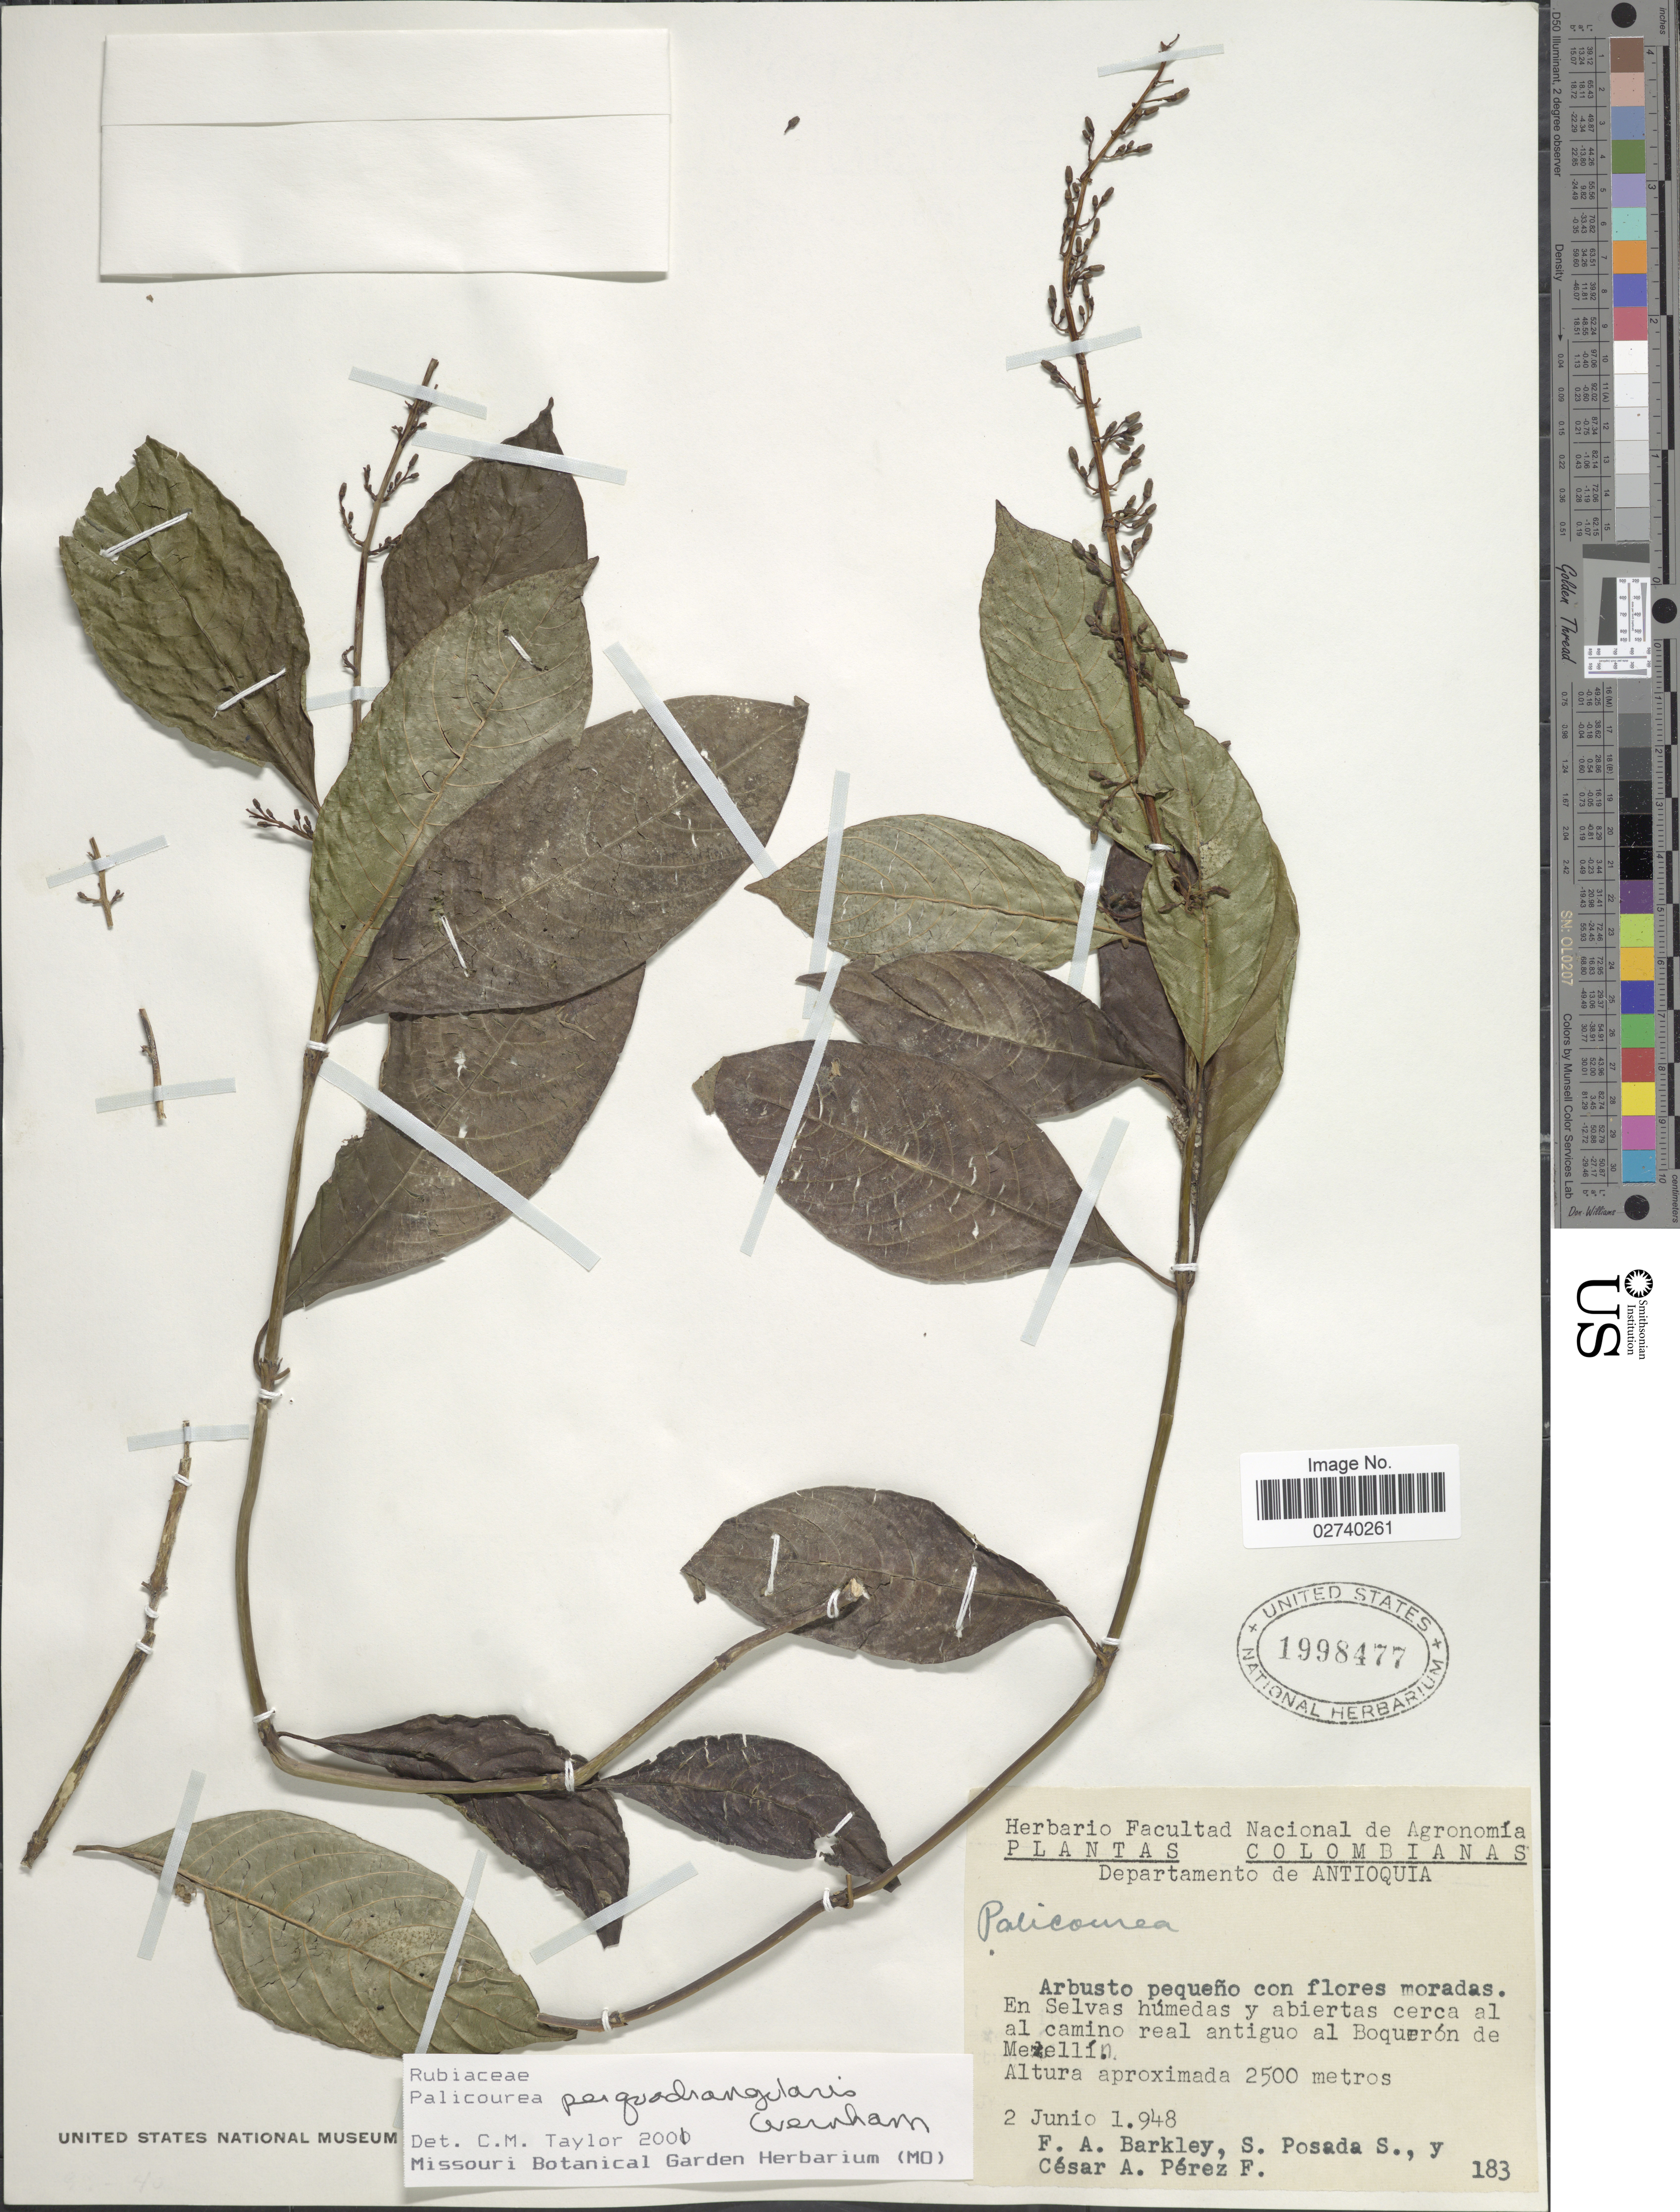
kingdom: Plantae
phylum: Tracheophyta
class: Magnoliopsida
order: Gentianales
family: Rubiaceae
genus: Palicourea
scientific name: Palicourea perquadrangularis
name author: Wernham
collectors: F. A. Barkley, S. Posada S. & C. Pérez F.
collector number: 183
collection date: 1948-06-02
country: Colombia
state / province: Antioquia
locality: En Selvas humedas y abiertas cerca al camino real antiguo al Boqueron de Mezellin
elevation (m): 2500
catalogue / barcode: US 1998477